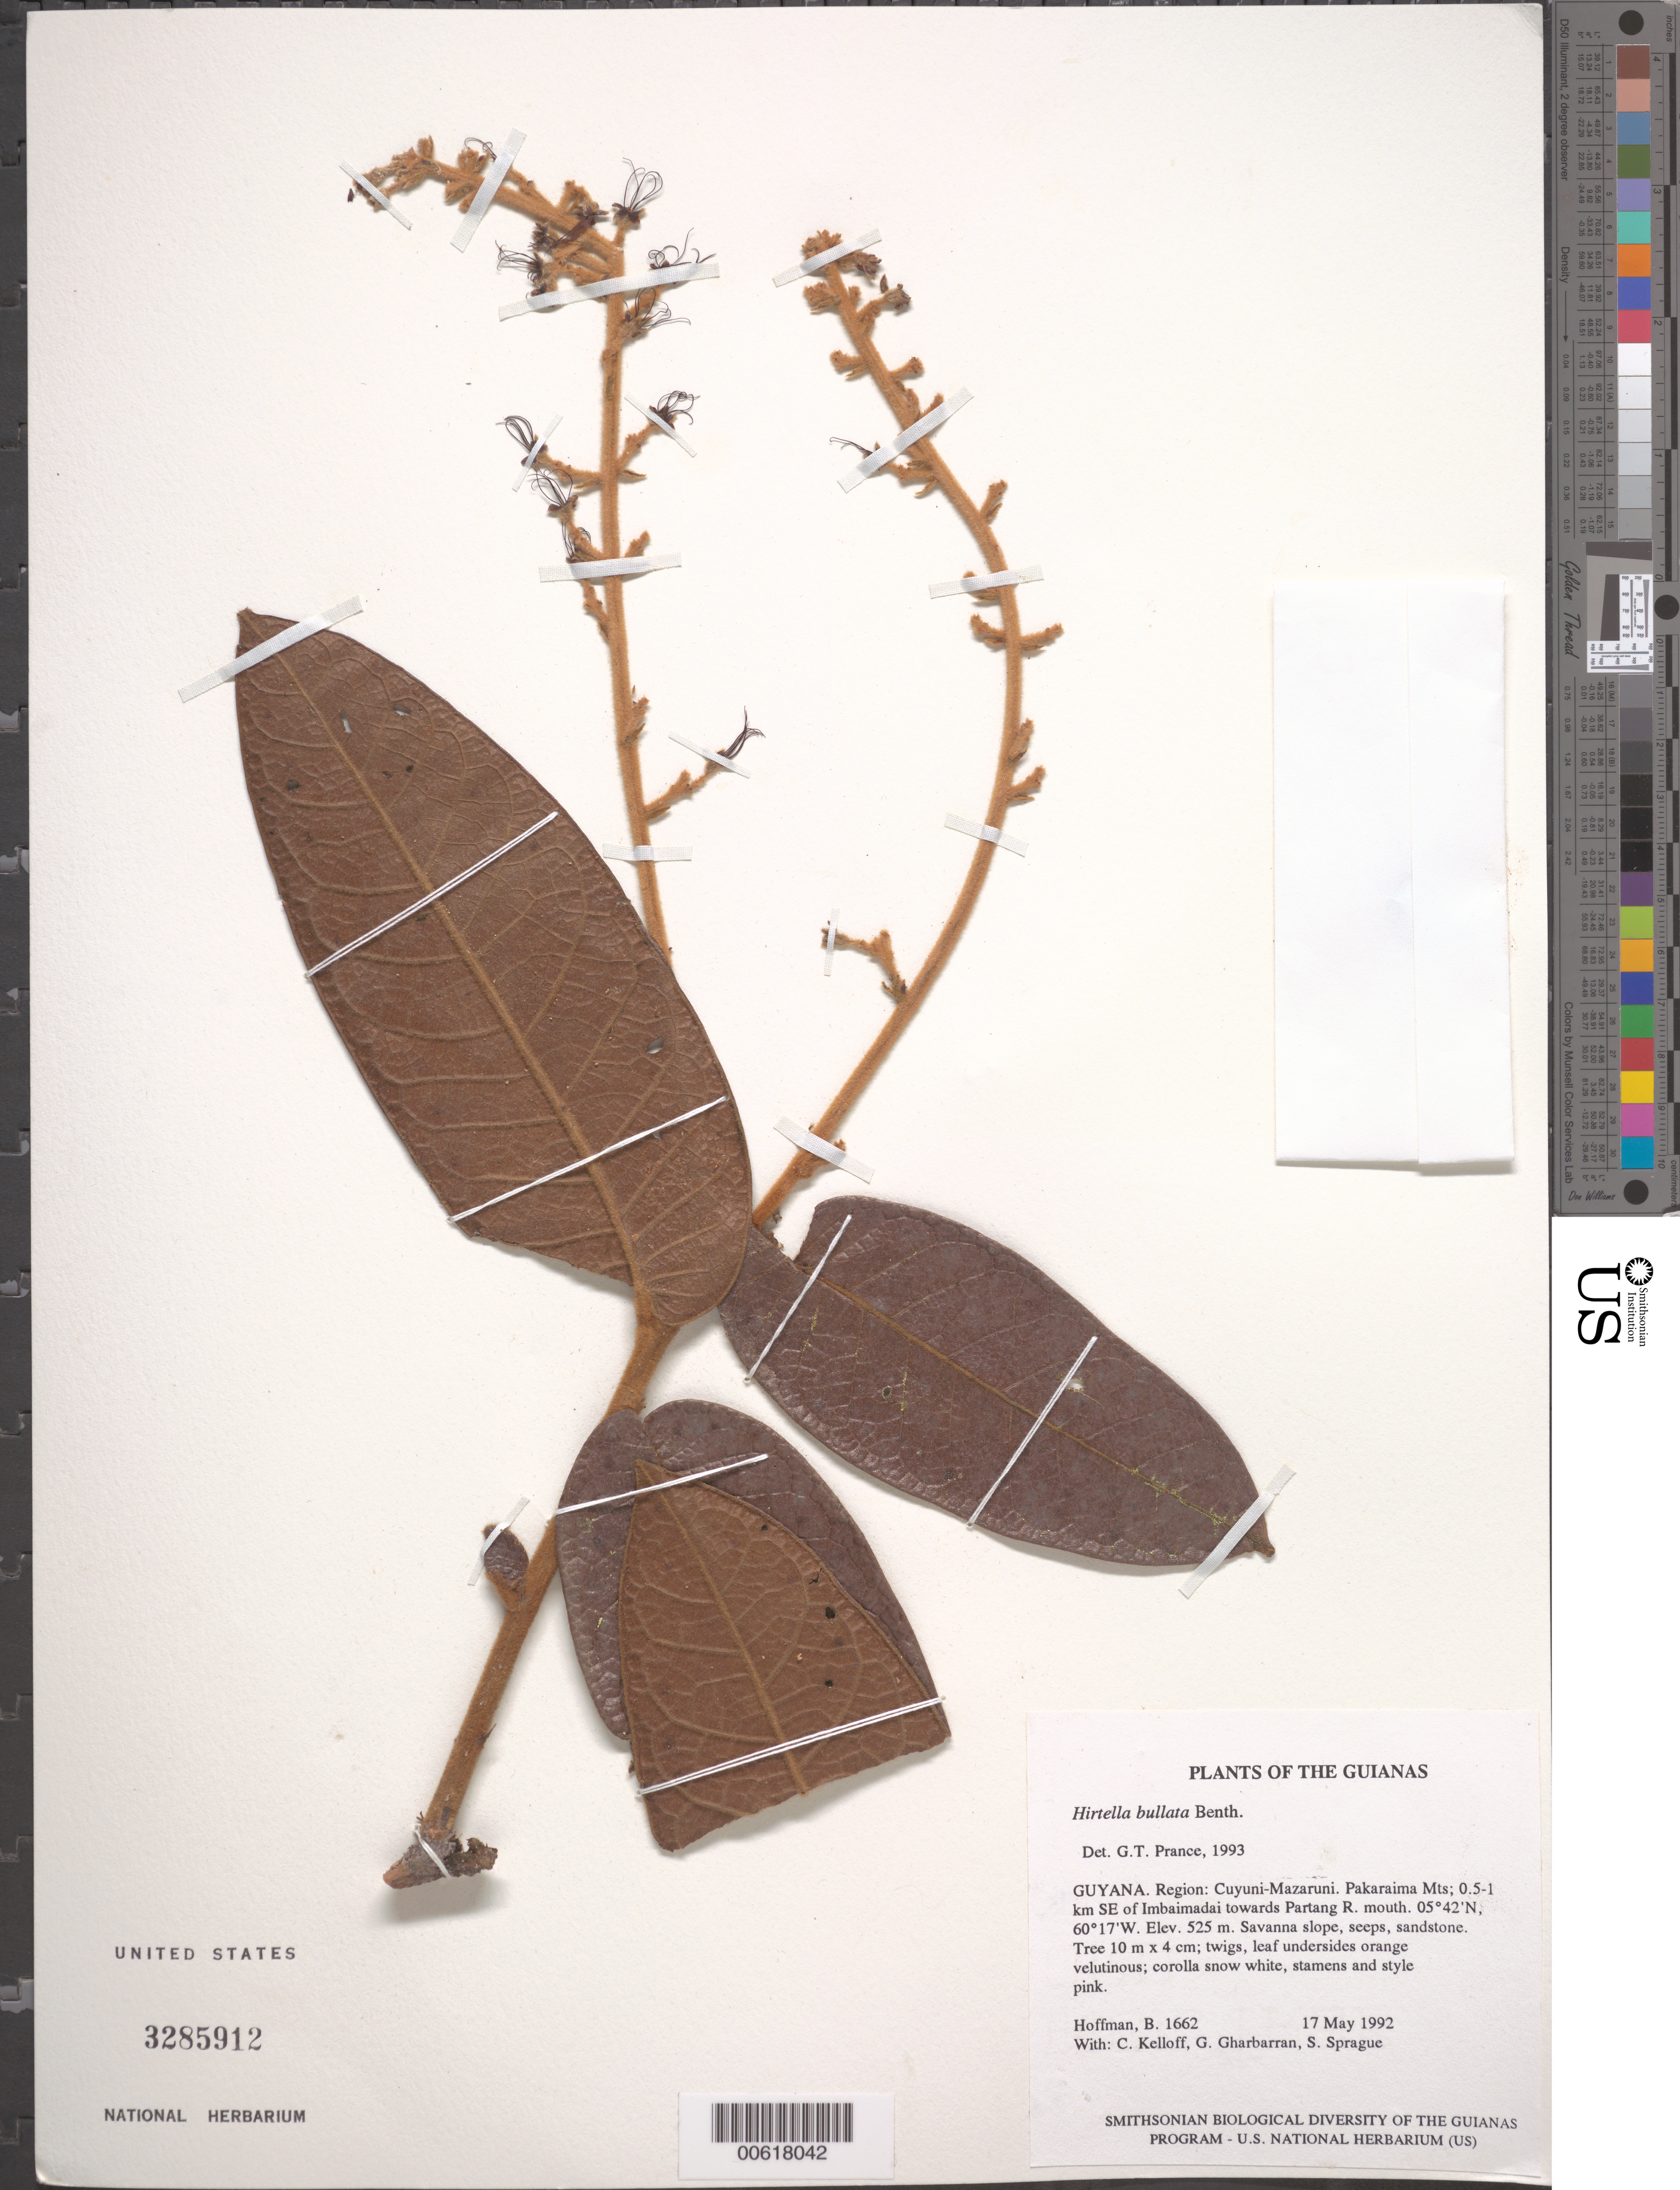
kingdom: Plantae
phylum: Tracheophyta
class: Magnoliopsida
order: Malpighiales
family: Chrysobalanaceae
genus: Hirtella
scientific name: Hirtella bullata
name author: Benth.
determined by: Prance, G. T.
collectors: B. Hoffman, C. L. Kelloff, G. Gharbarran & S. Sprague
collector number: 1662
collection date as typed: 17 May 1992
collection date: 1992-05-17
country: Guyana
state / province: Cuyuni-Mazaruni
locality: Pakaraima Mts; 0.5-1 km SE of Imbaimadai towards Partang River mouth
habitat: Savanna slope, seeps, sandstone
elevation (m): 525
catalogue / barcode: US 3285912